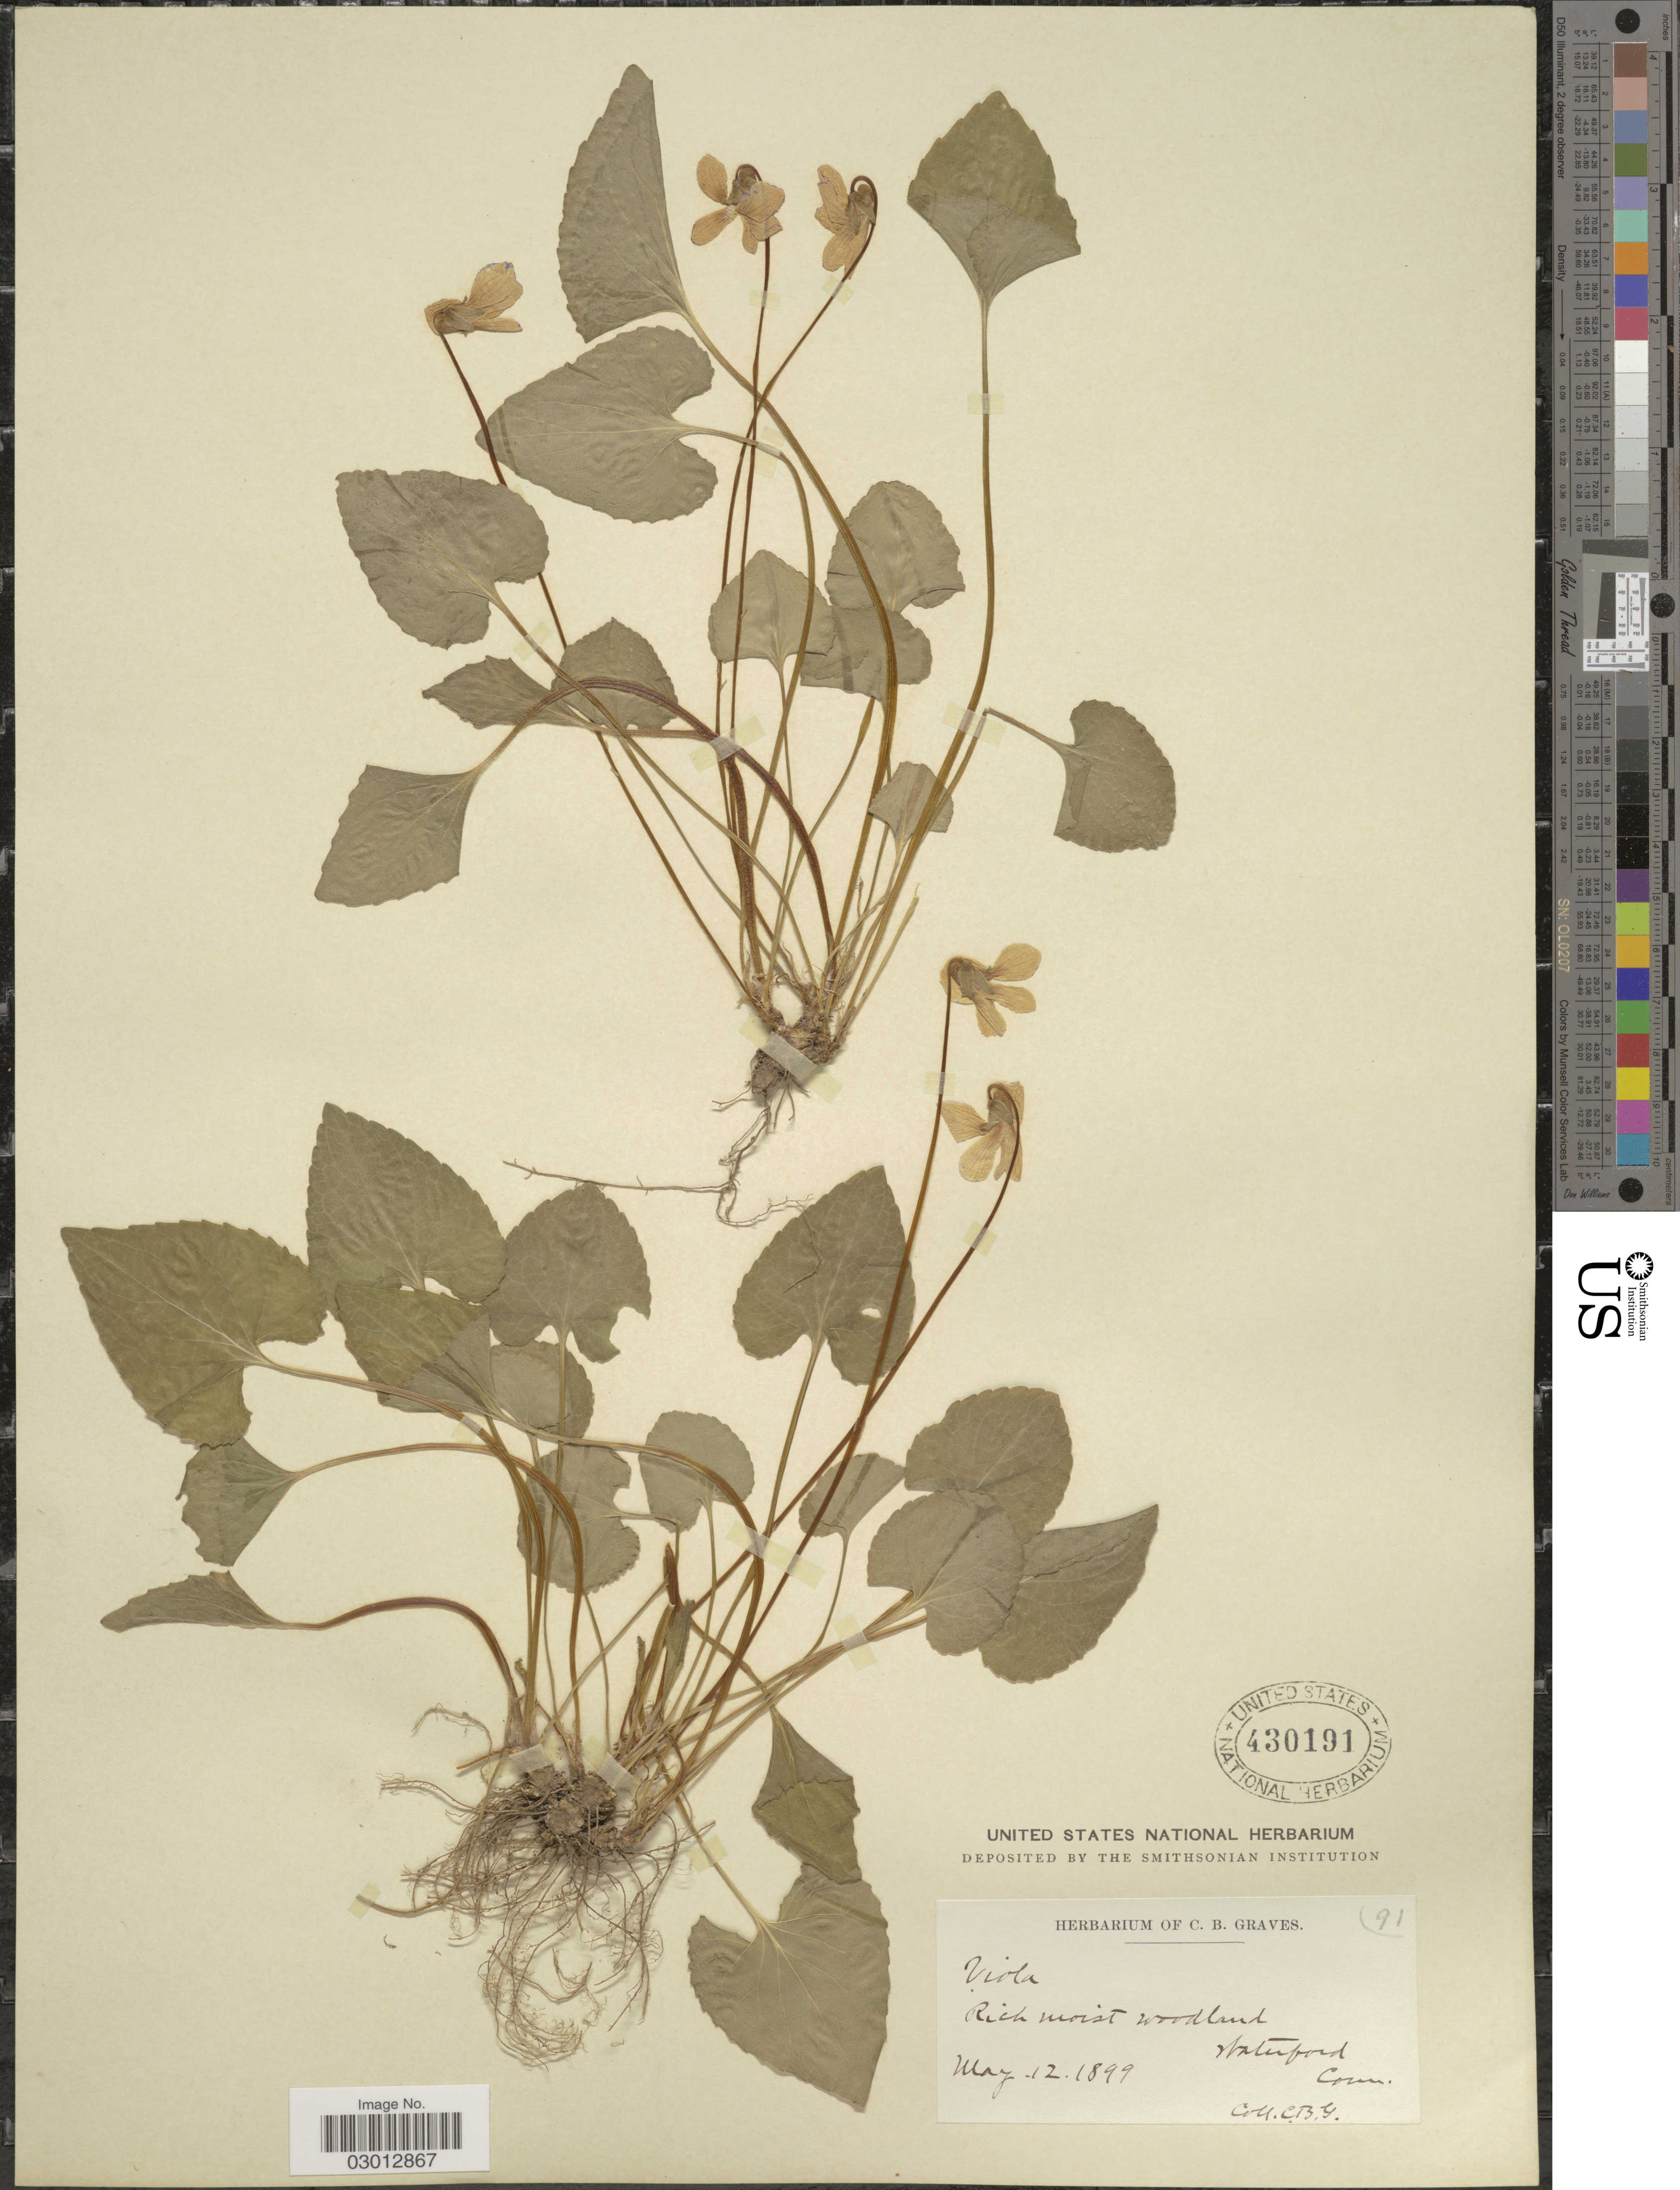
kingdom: Plantae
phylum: Tracheophyta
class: Magnoliopsida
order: Malpighiales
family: Violaceae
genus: Viola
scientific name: Viola papilionacea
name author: Pursh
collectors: C. Graves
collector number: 91?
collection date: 1899-05-12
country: United States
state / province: Connecticut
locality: Waterford Conn.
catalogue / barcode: US 430191